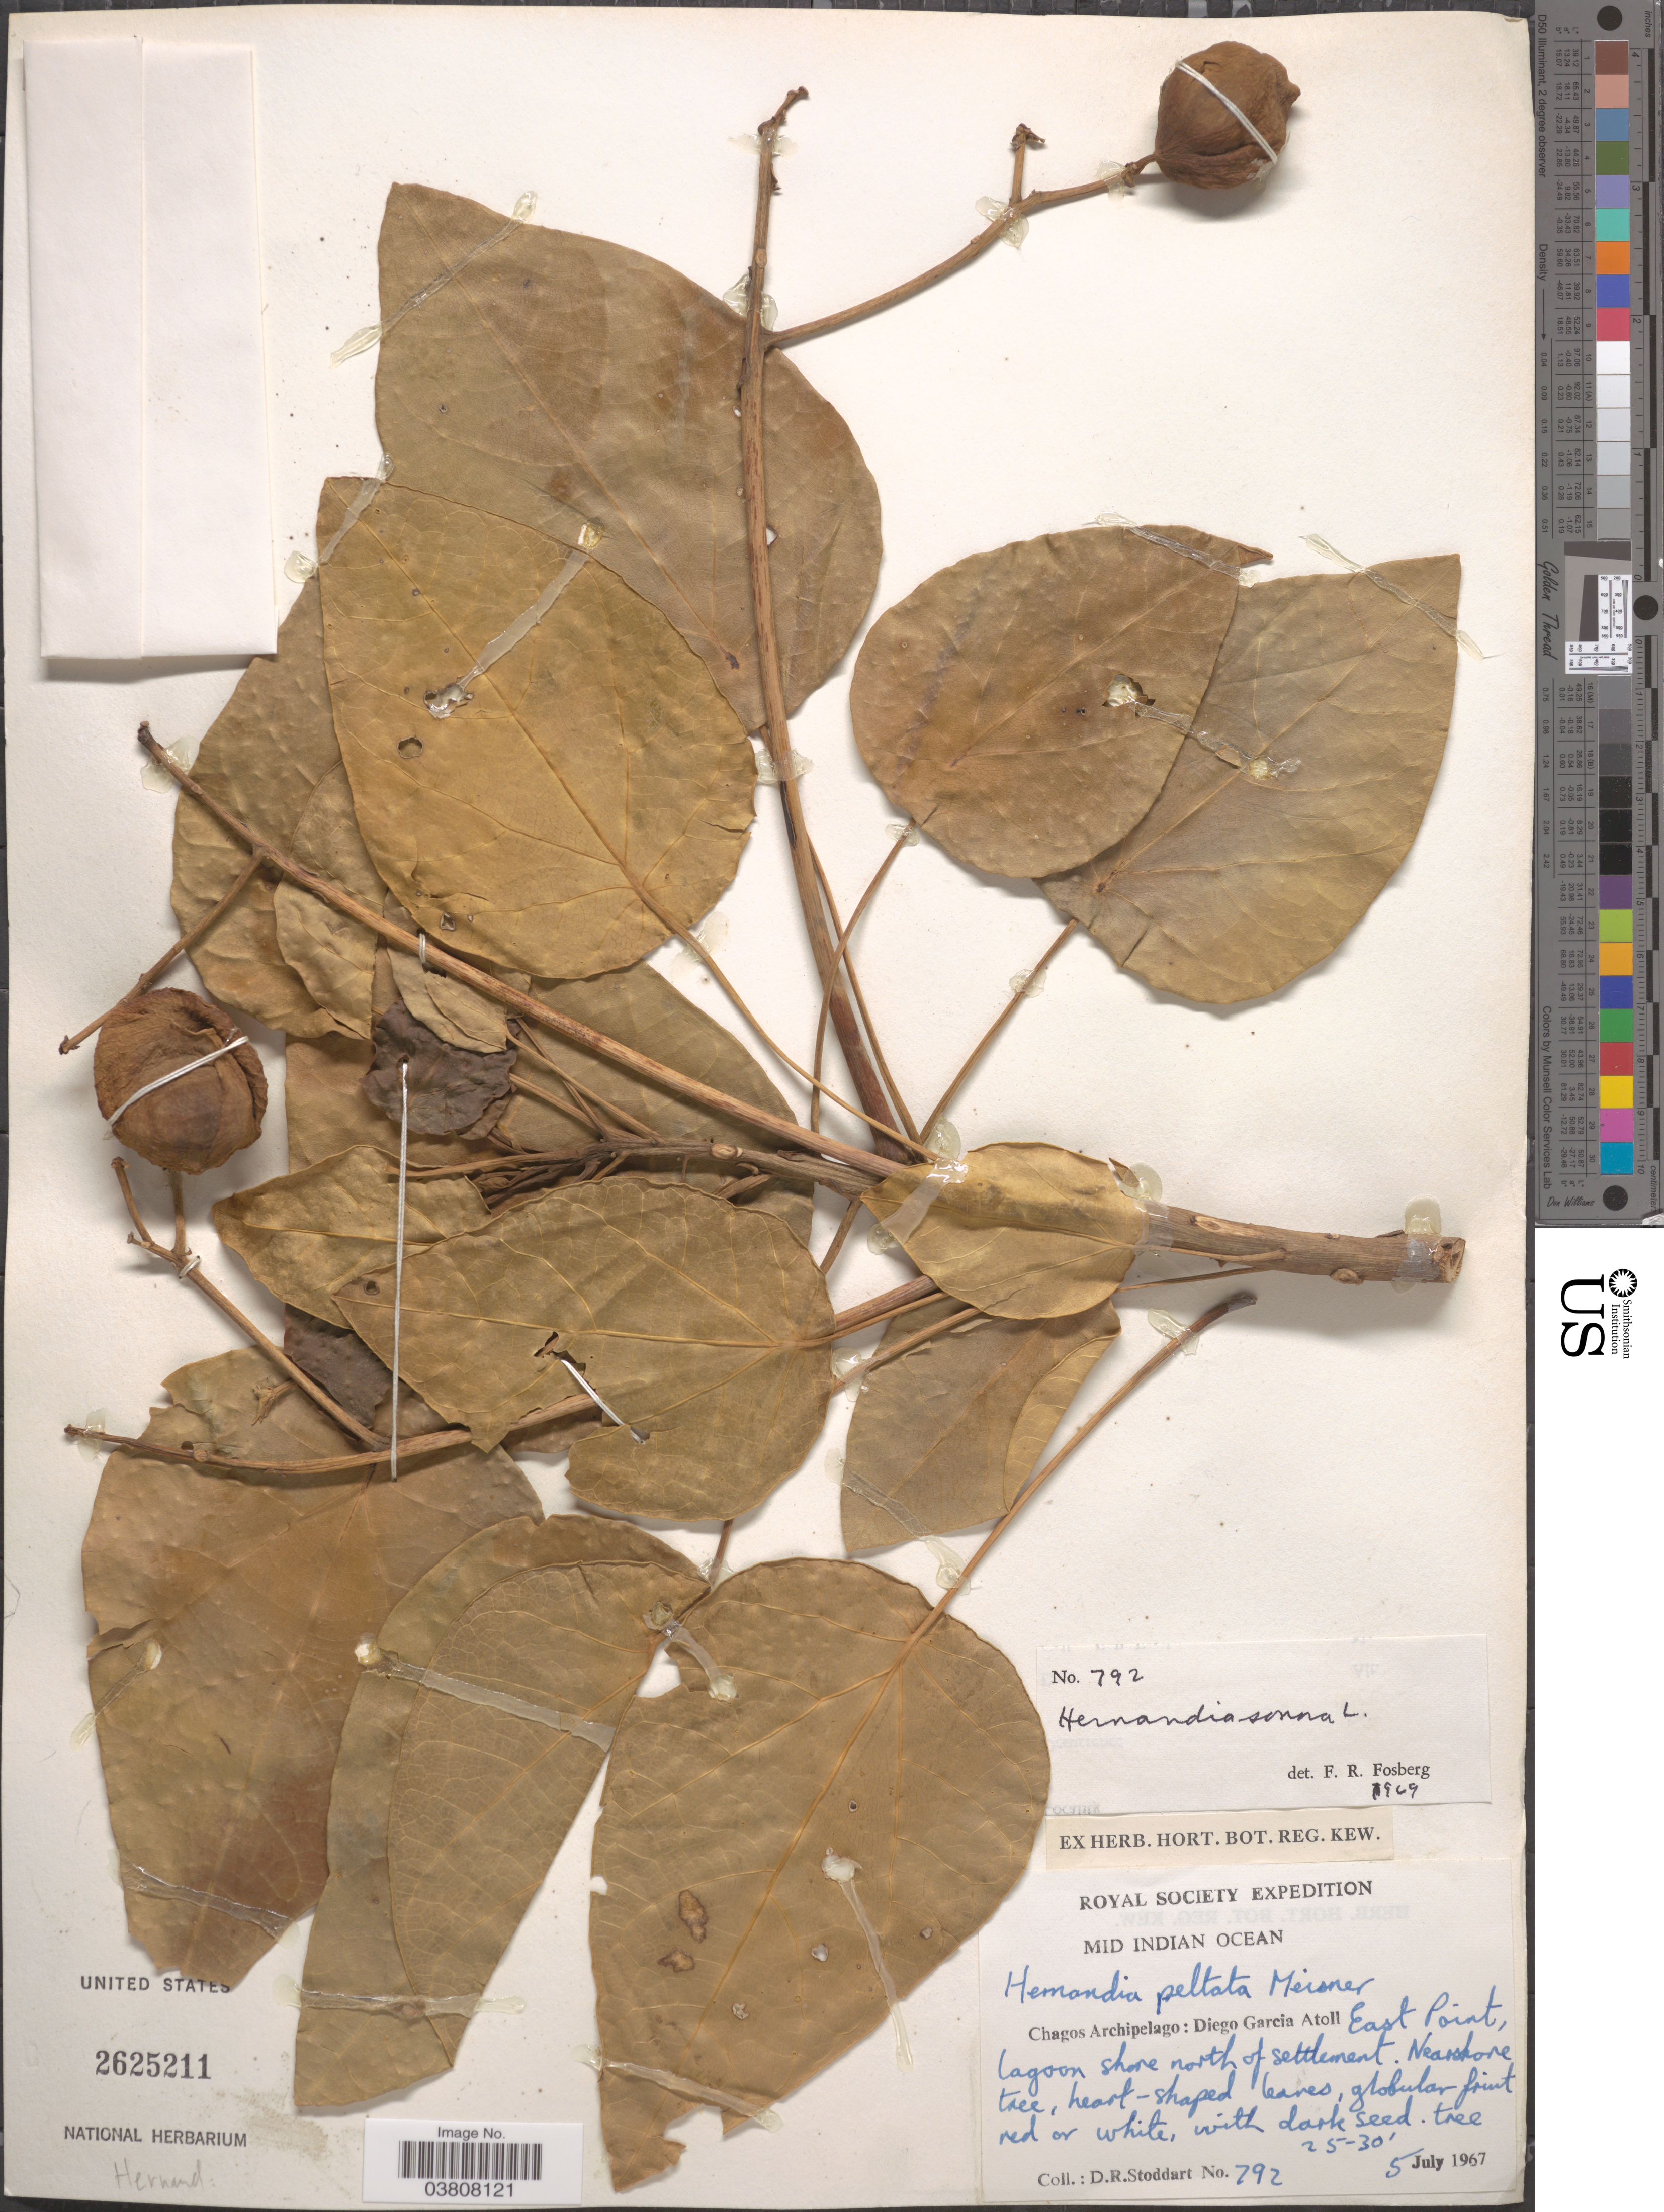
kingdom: Plantae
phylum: Tracheophyta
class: Magnoliopsida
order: Laurales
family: Hernandiaceae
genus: Hernandia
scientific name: Hernandia nymphaeifolia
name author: (C. Presl) Kubitzki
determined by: Strong, Mark T., (BOT), Smithsonian Institution - National Museum of Natural History (UNITED STATES)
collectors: D. R. Stoddart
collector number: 792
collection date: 1967-07-05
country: British Indian Ocean Territory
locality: Mid Indian Ocean. Chagos Archipelago: Diego Garcia Atoll. East Point, lagoon shore north of settlement.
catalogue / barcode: US 2625211